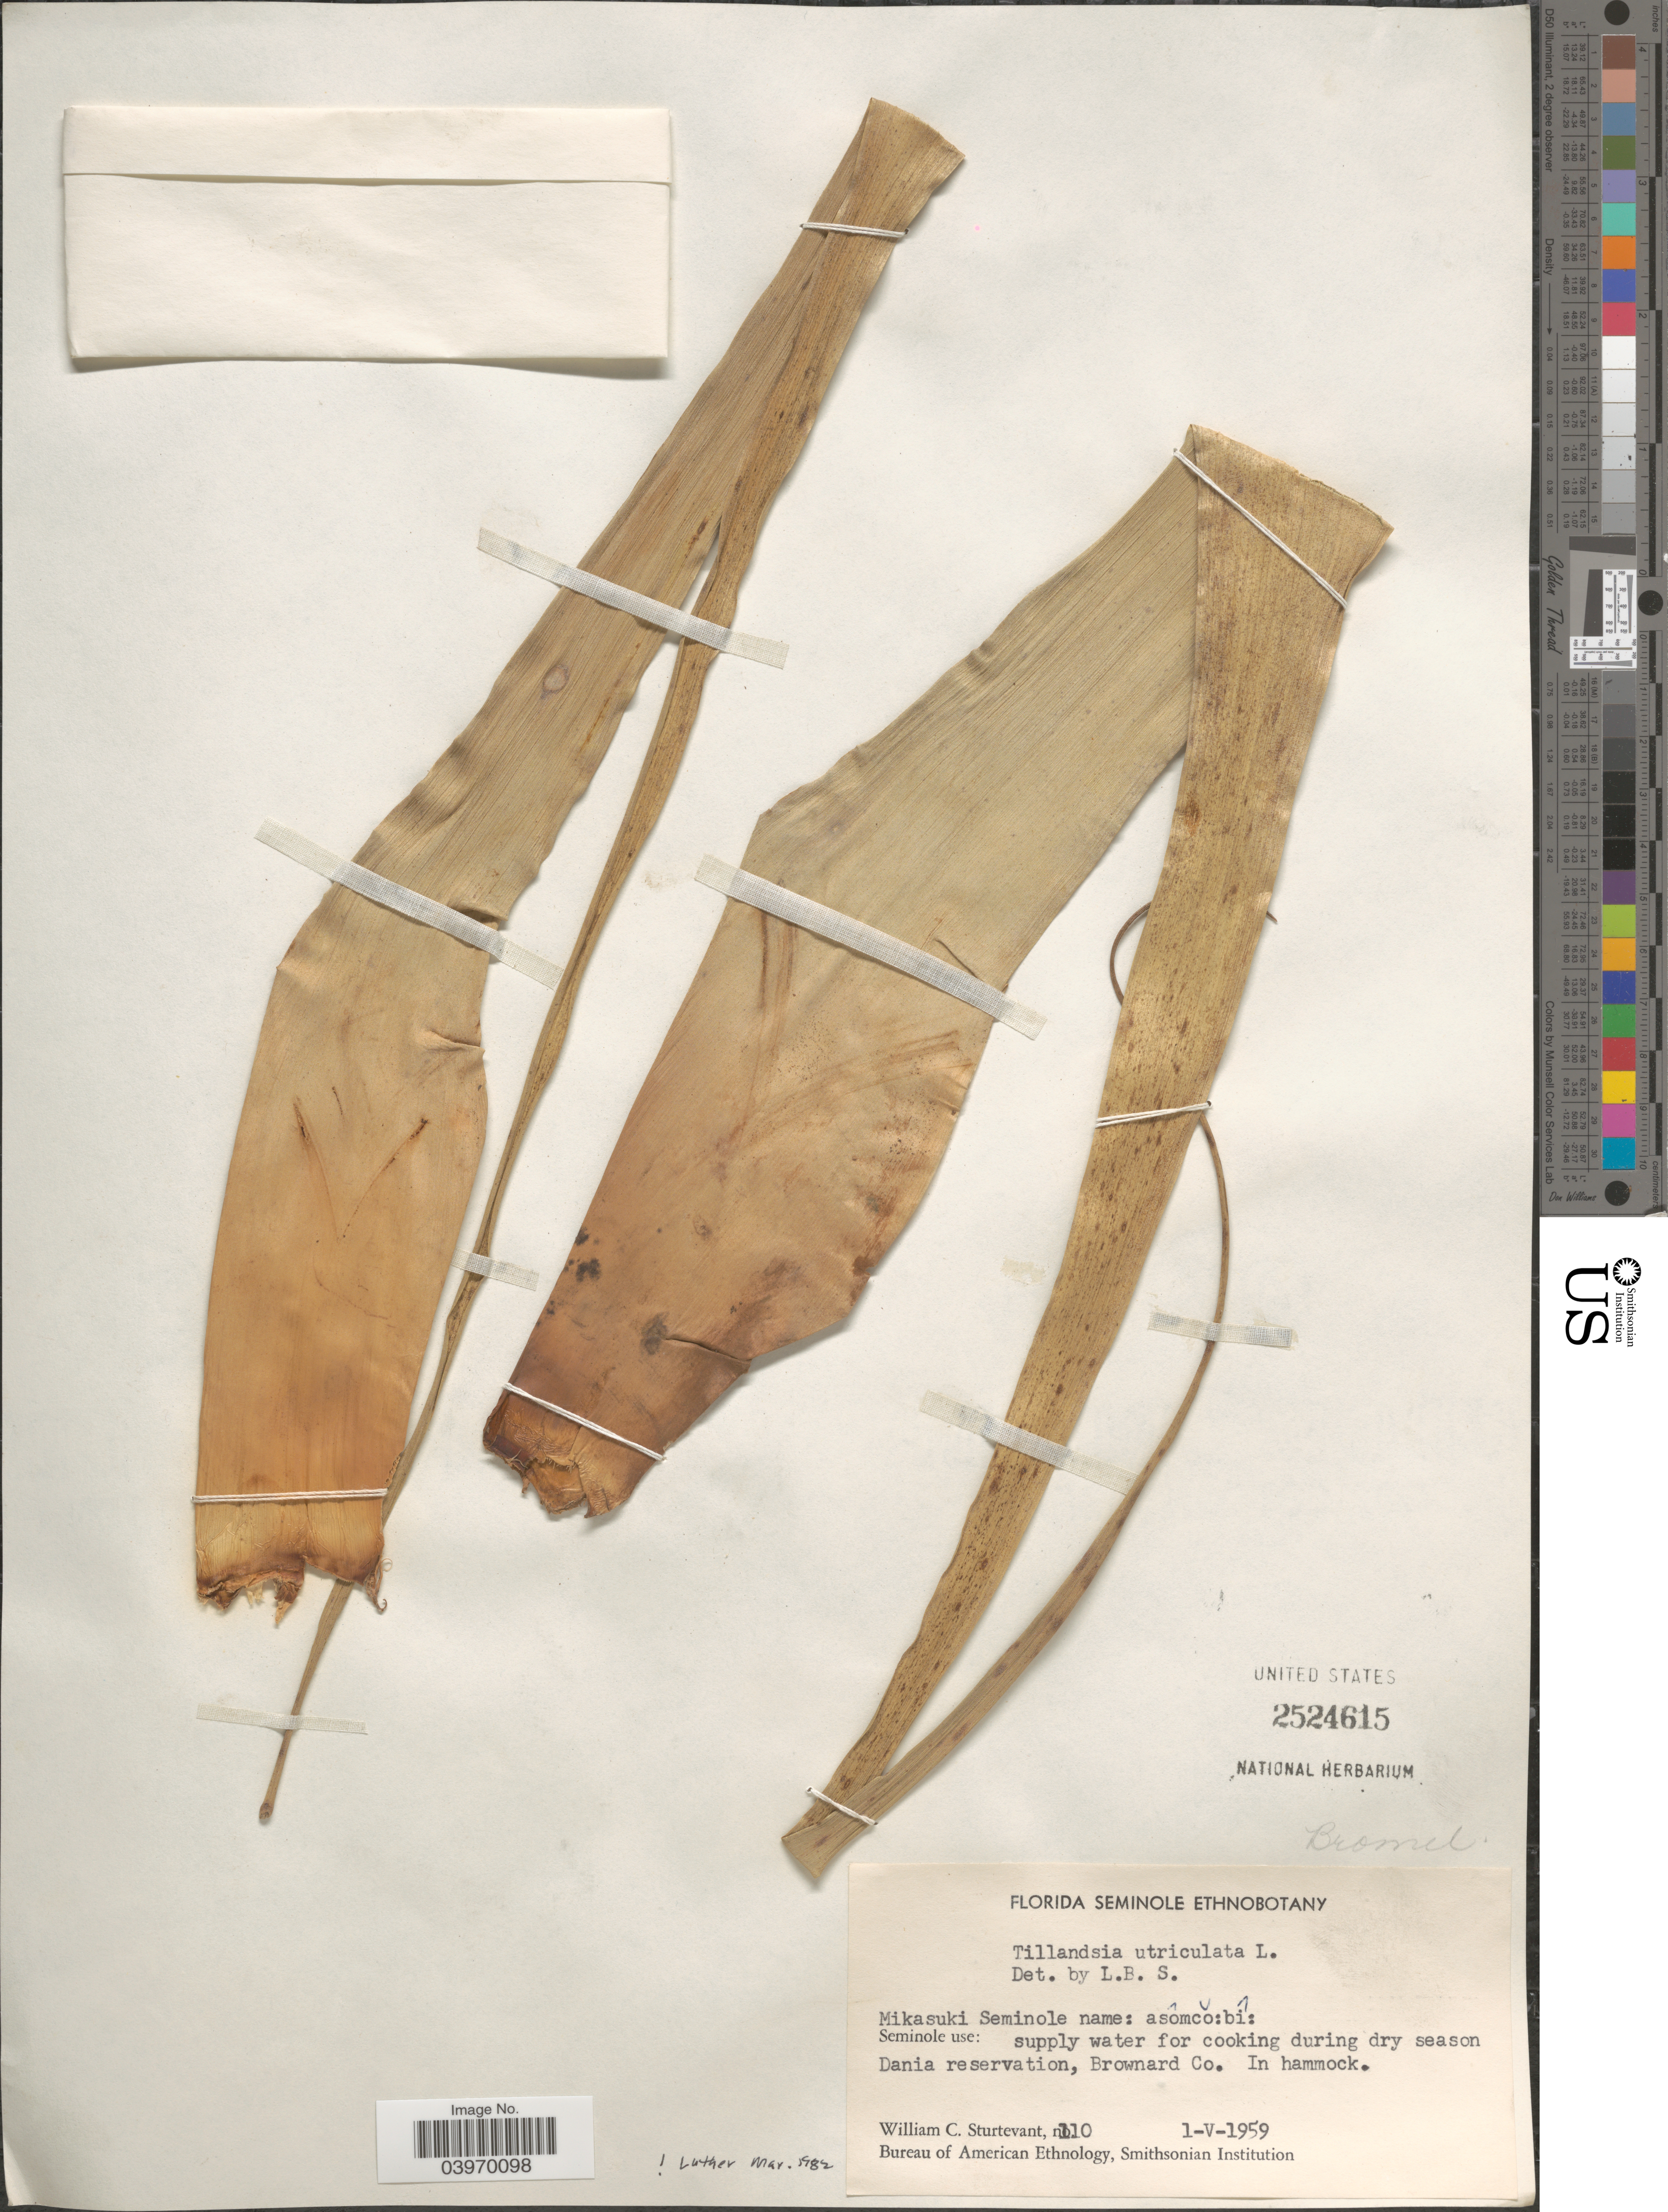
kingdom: Plantae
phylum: Tracheophyta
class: Liliopsida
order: Poales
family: Bromeliaceae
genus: Tillandsia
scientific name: Tillandsia utriculata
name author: L.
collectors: W. Sturtevant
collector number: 110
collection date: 1959-05-01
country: United States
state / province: Florida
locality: Dania reservation, Brownard Co.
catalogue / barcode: US 2524615